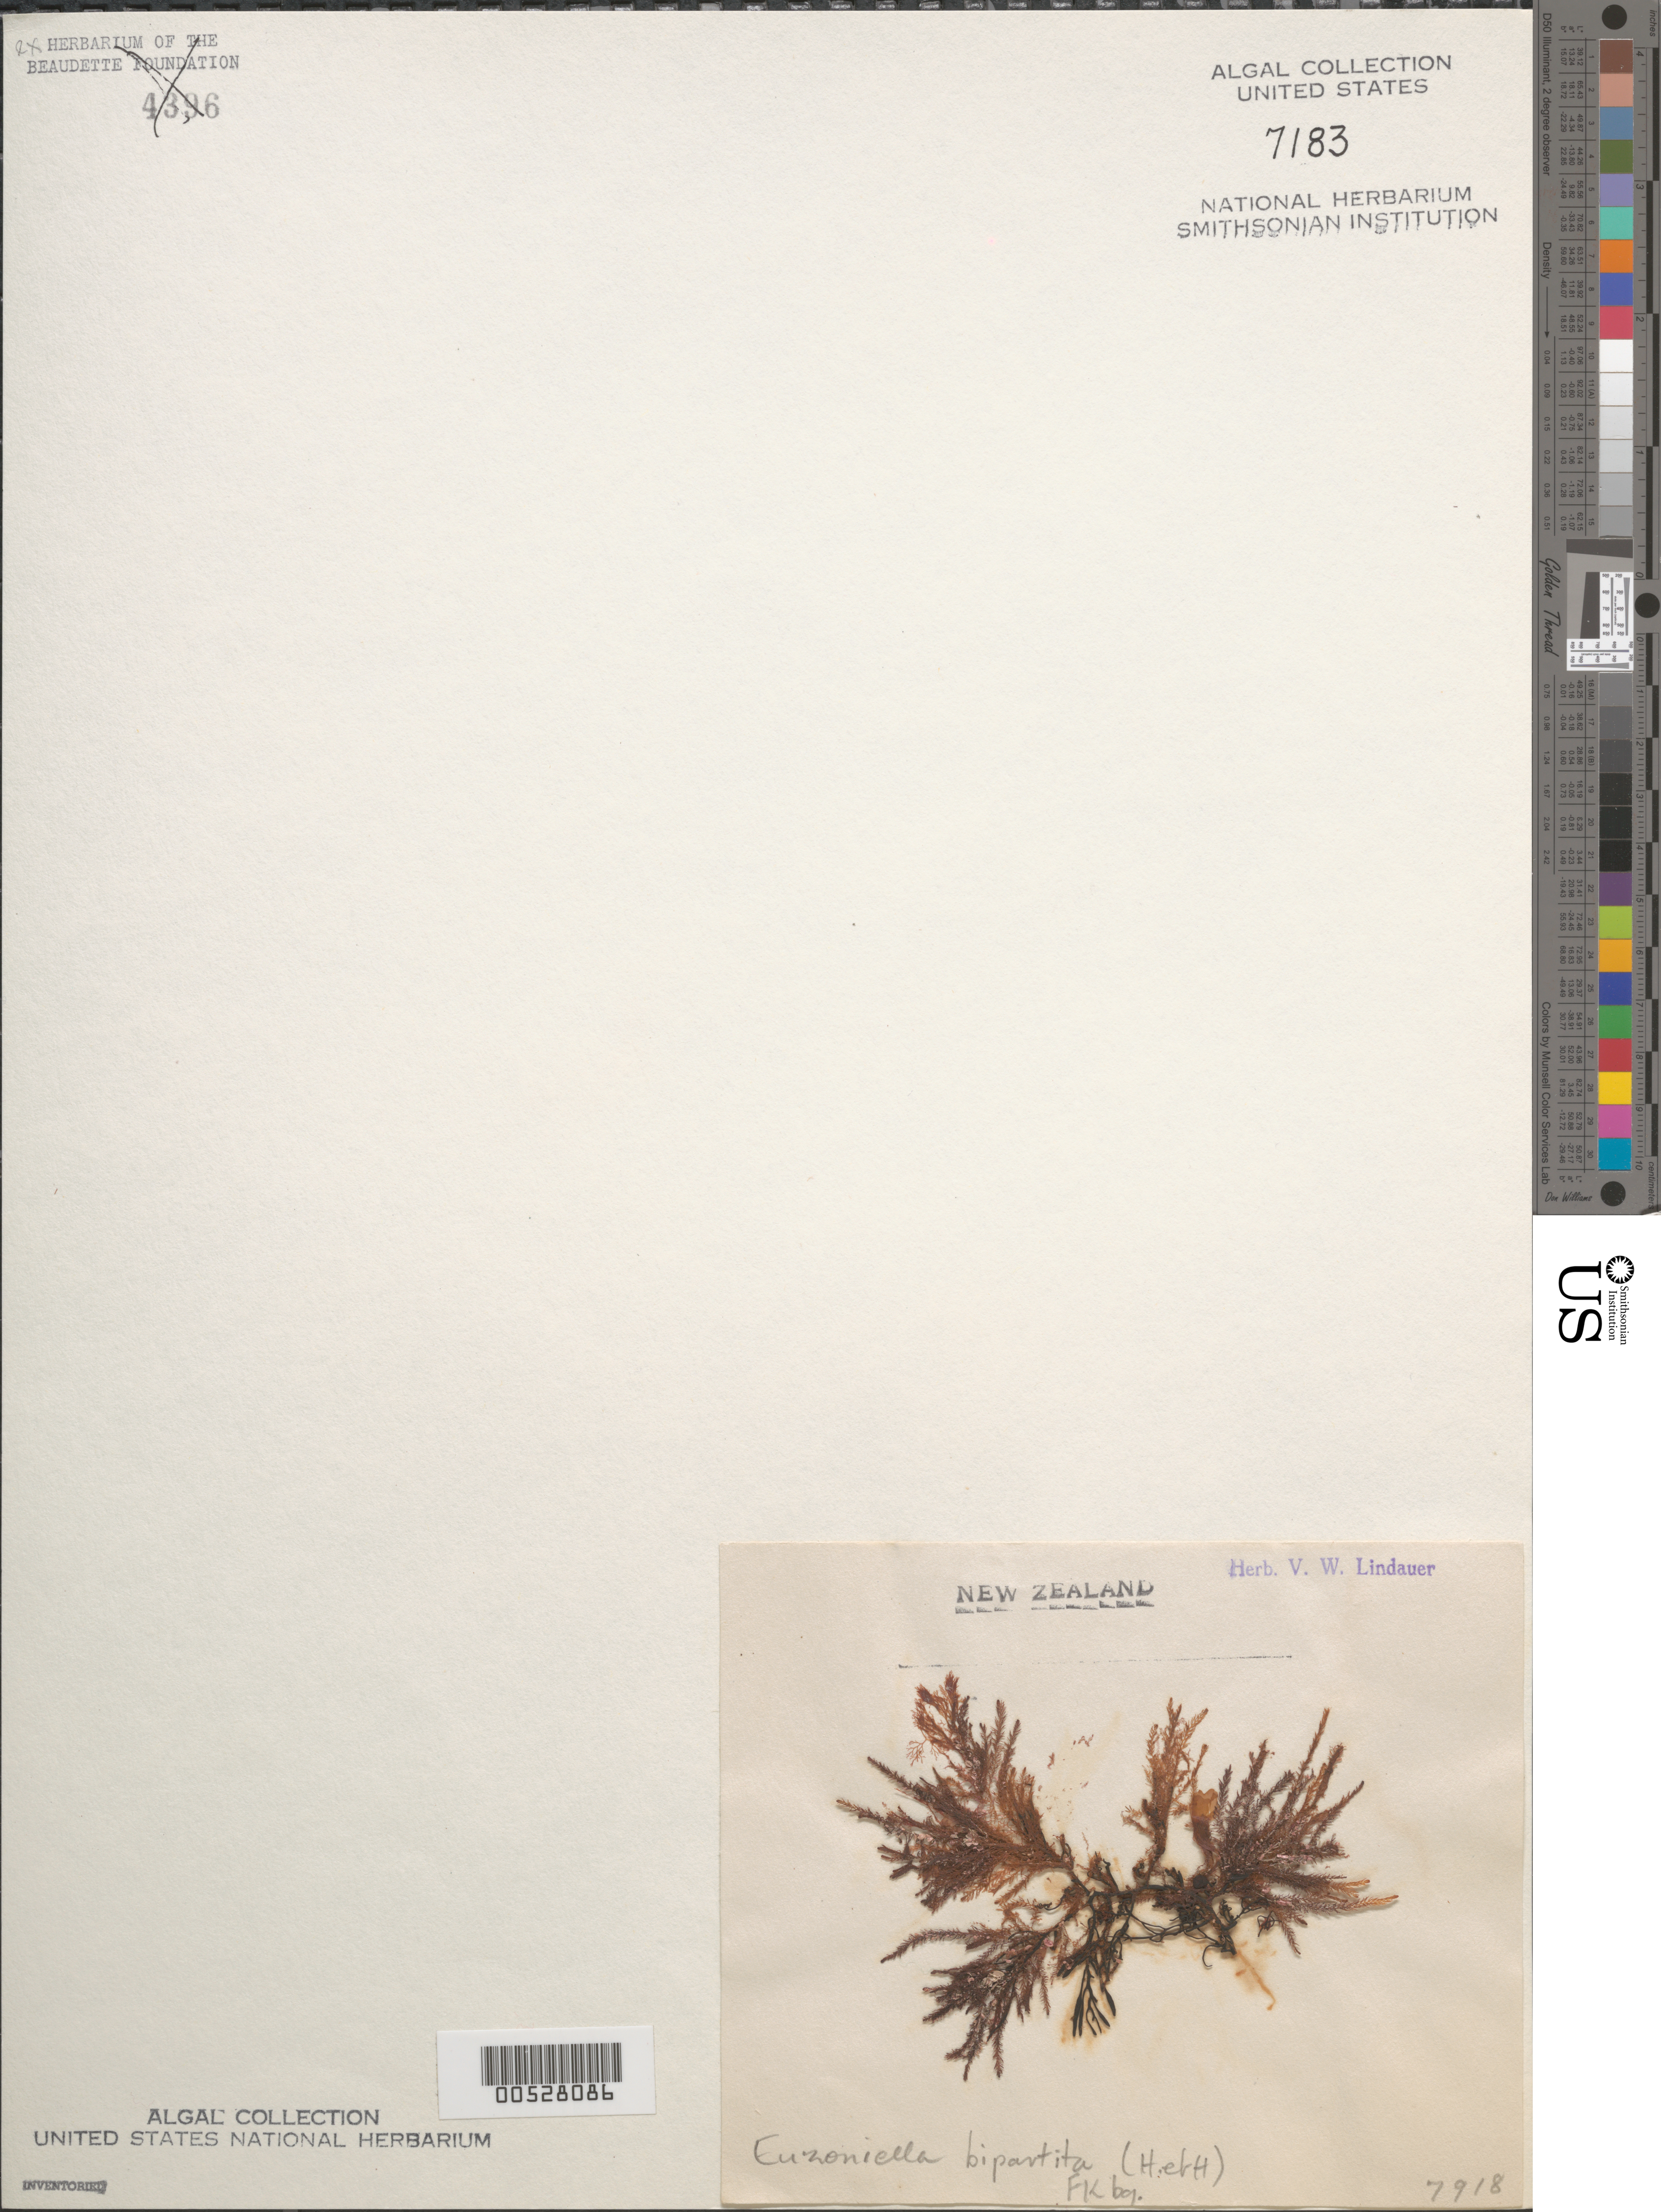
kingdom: Plantae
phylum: Rhodophyta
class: Florideophyceae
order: Ceramiales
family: Rhodomelaceae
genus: Dasyclonium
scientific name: Dasyclonium bipartitum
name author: (Hooker f. & Harvey) Kylin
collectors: V. Lindauer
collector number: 7918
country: New Zealand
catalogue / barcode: US 7183